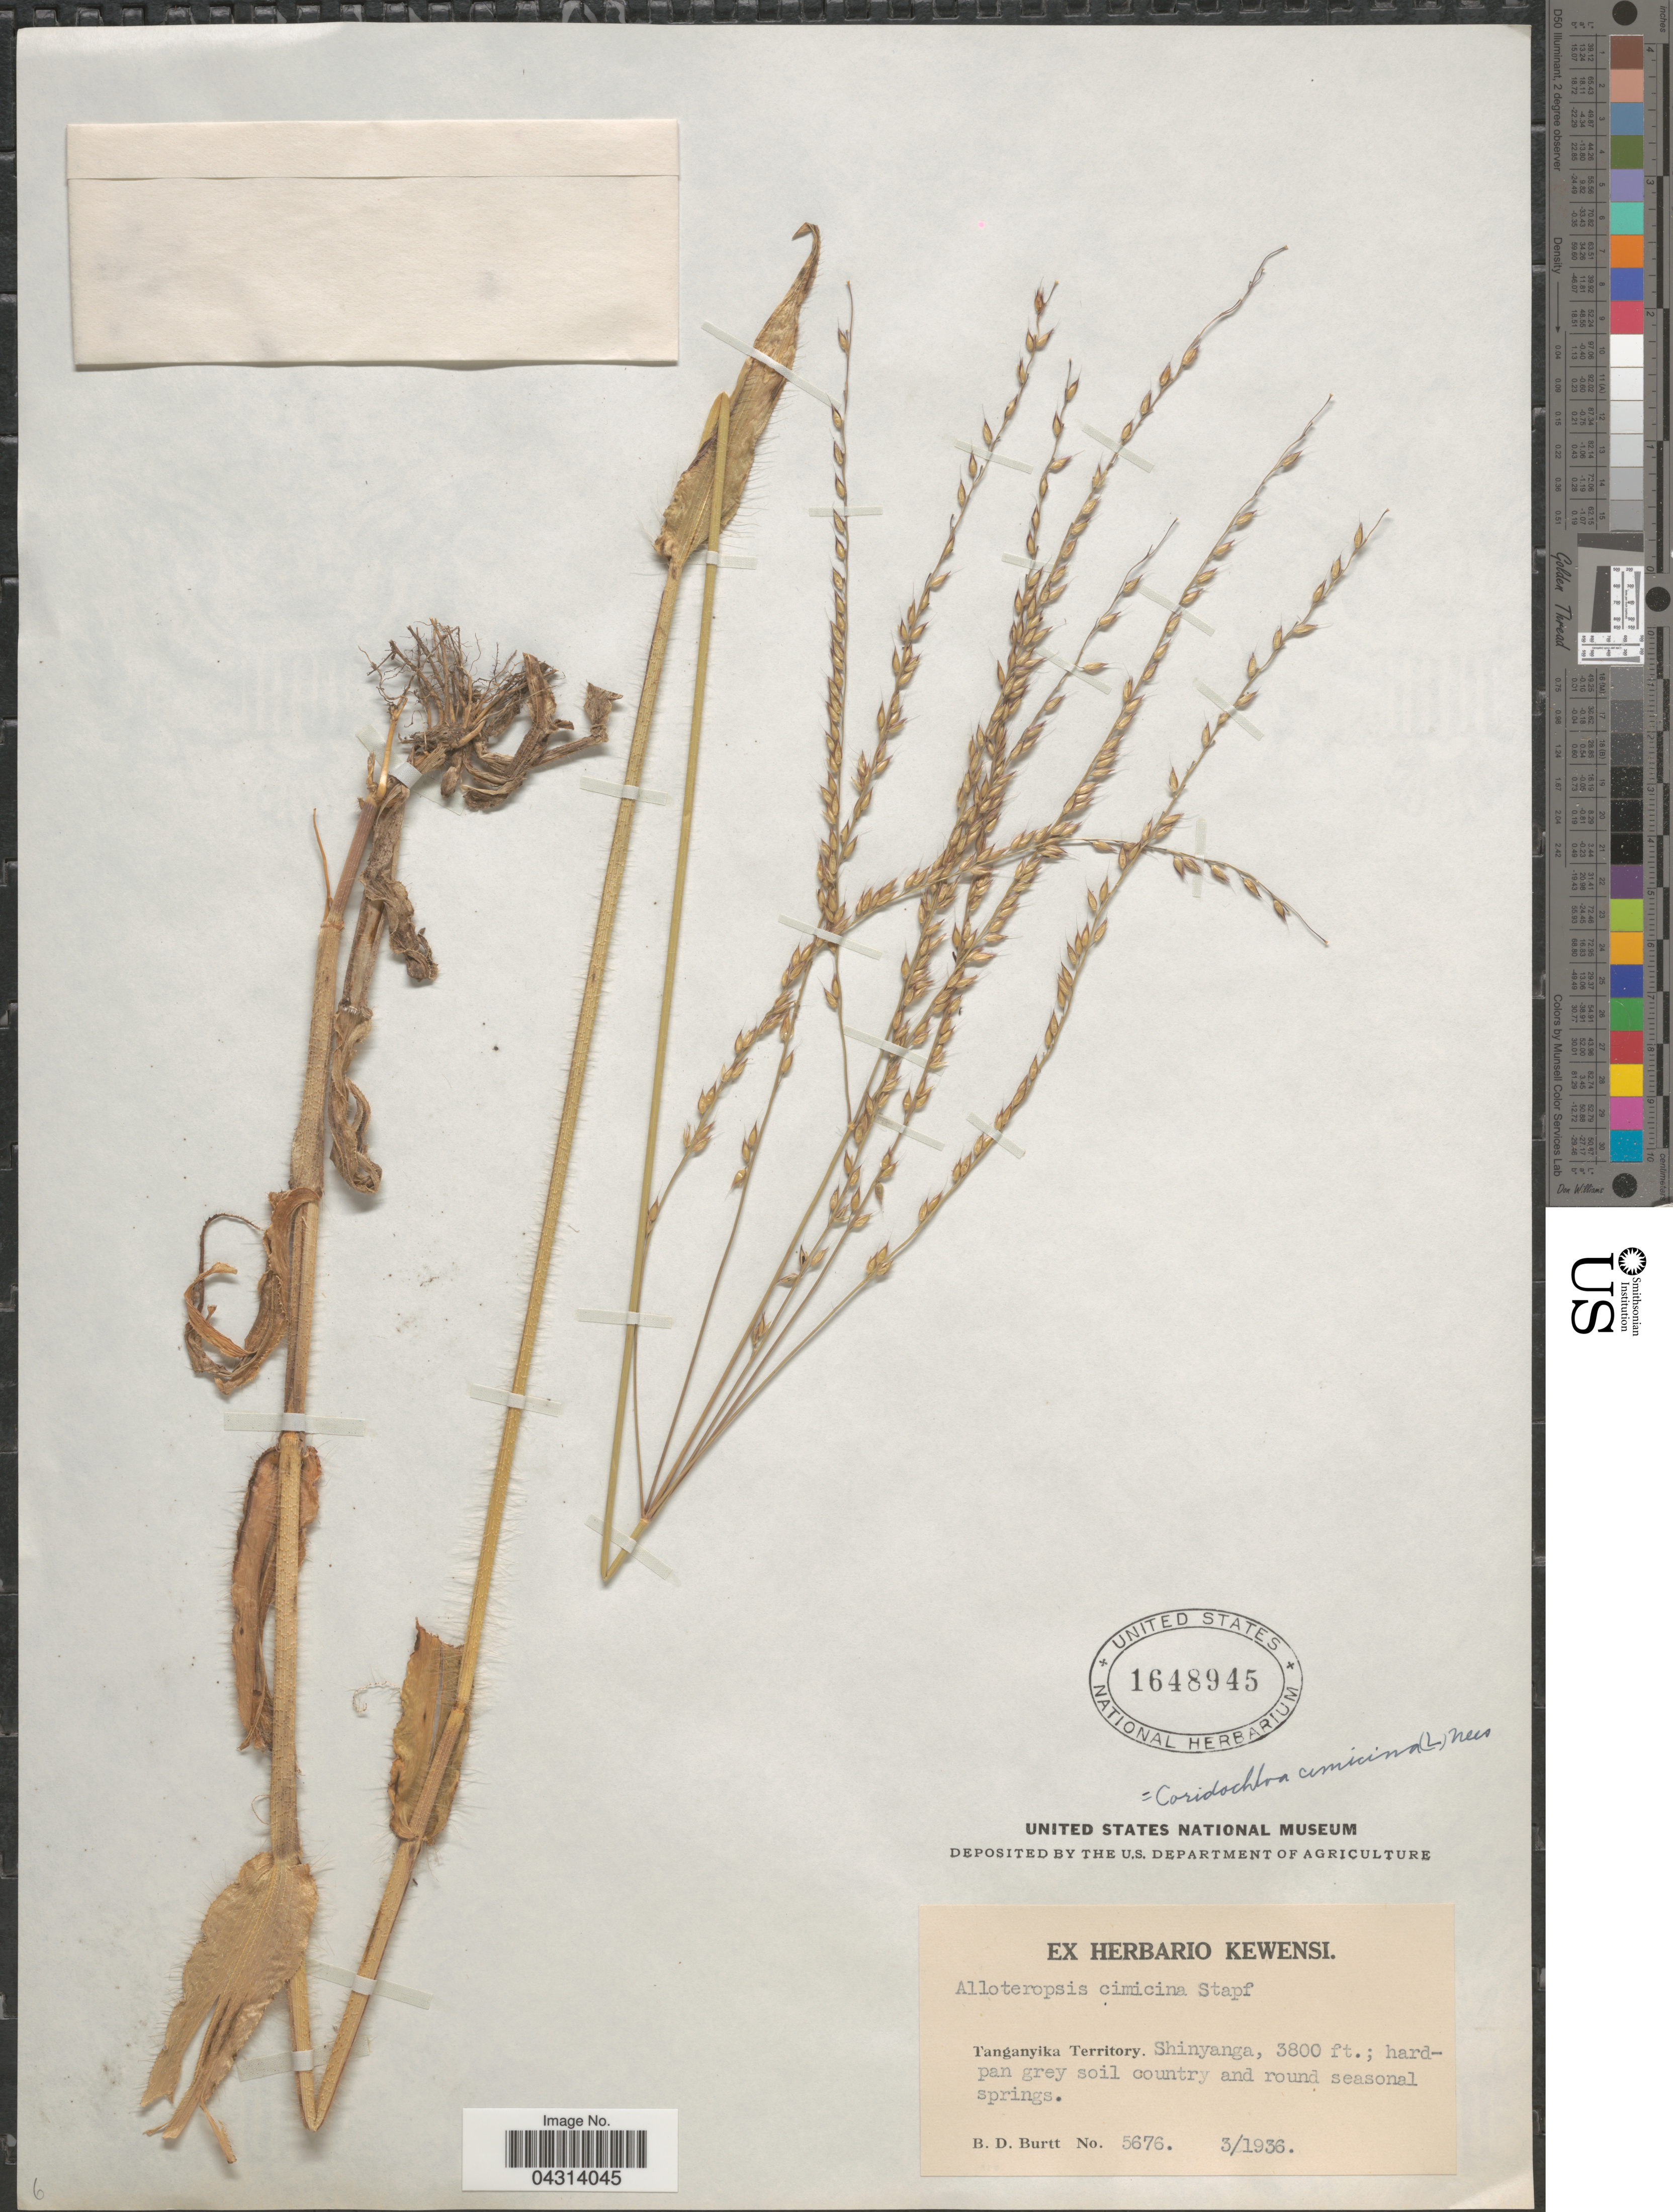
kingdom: Plantae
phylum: Tracheophyta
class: Liliopsida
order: Poales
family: Poaceae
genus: Alloteropsis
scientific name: Alloteropsis cimicina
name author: (L.) Stapf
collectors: B. D. Burtt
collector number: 5676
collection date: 1936-03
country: Tanzania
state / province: Shinyanga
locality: Tanganyika Territory. Shinyanga.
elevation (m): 1158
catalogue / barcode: US 1648945